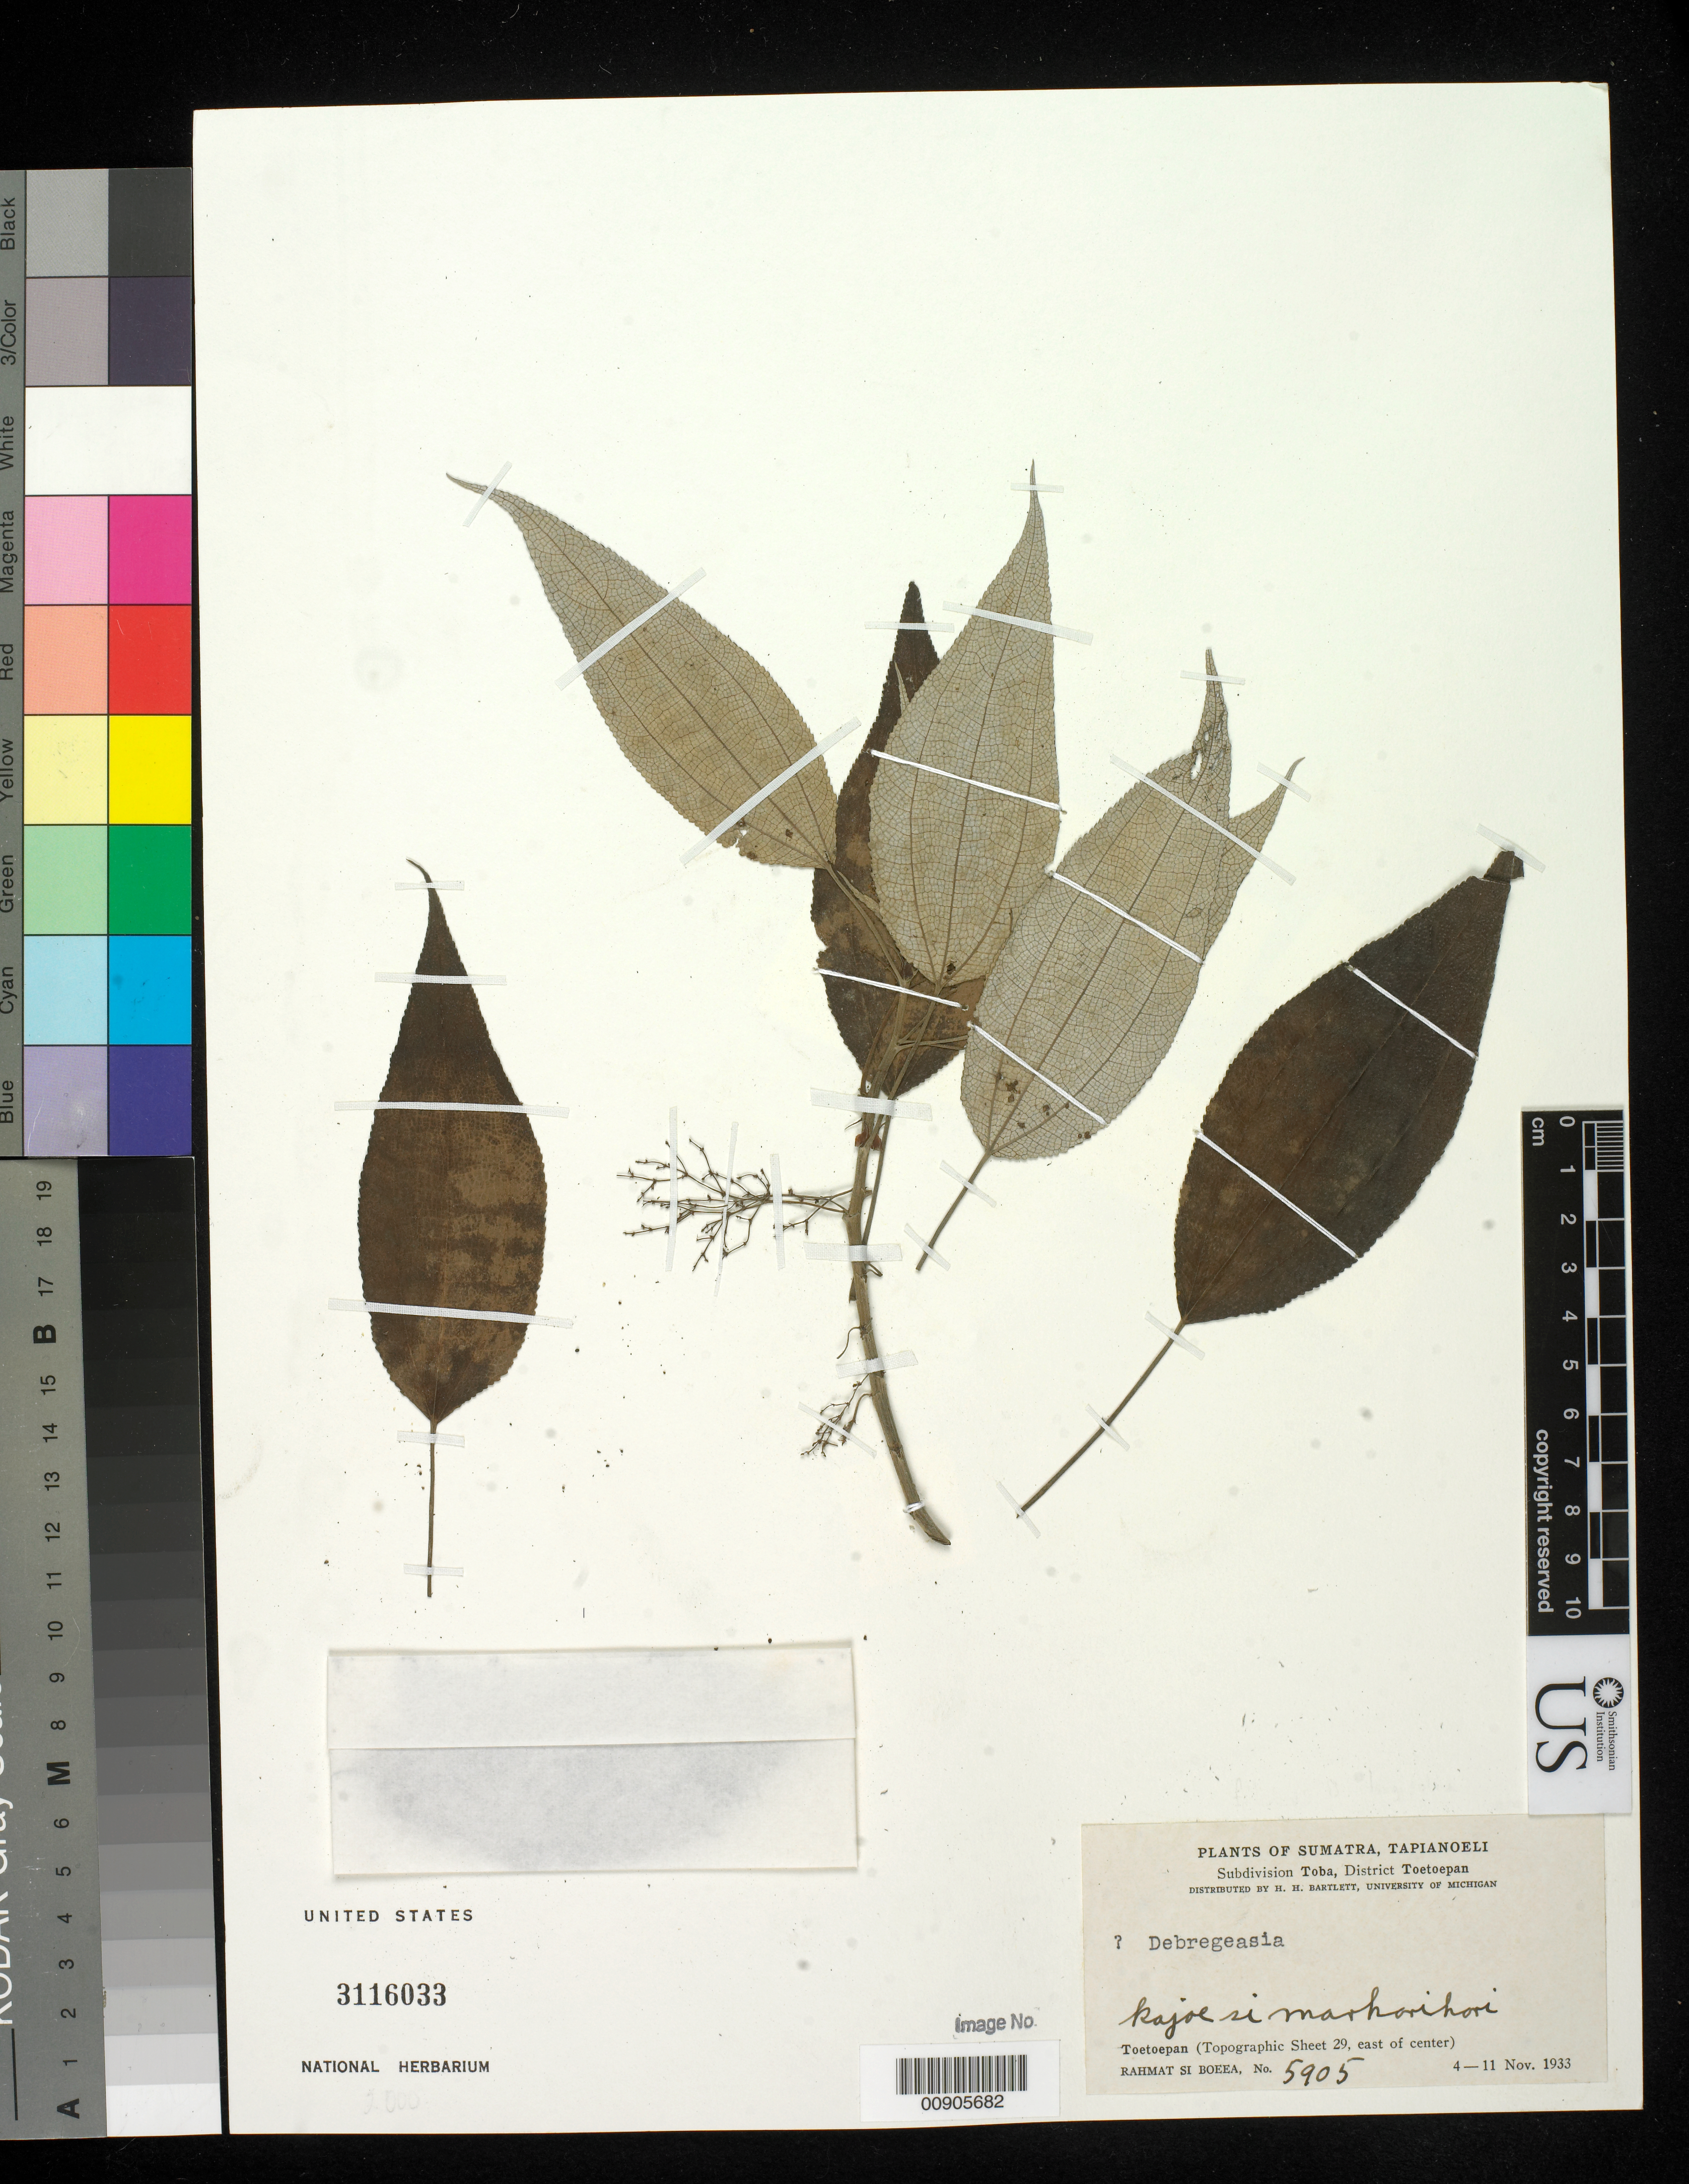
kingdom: Plantae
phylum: Tracheophyta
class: Magnoliopsida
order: Rosales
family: Urticaceae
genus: Debregeasia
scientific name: Debregeasia longifolia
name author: (Burm. f.) Wedd.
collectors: Rahmat Si Boeea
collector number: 5905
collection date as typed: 04 Nov 1933 to 11 Nov 1933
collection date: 1933-11-04/1933-11-11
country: Indonesia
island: Sumatra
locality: Subdivision Toba, District Toetoepan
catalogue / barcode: US 3116033